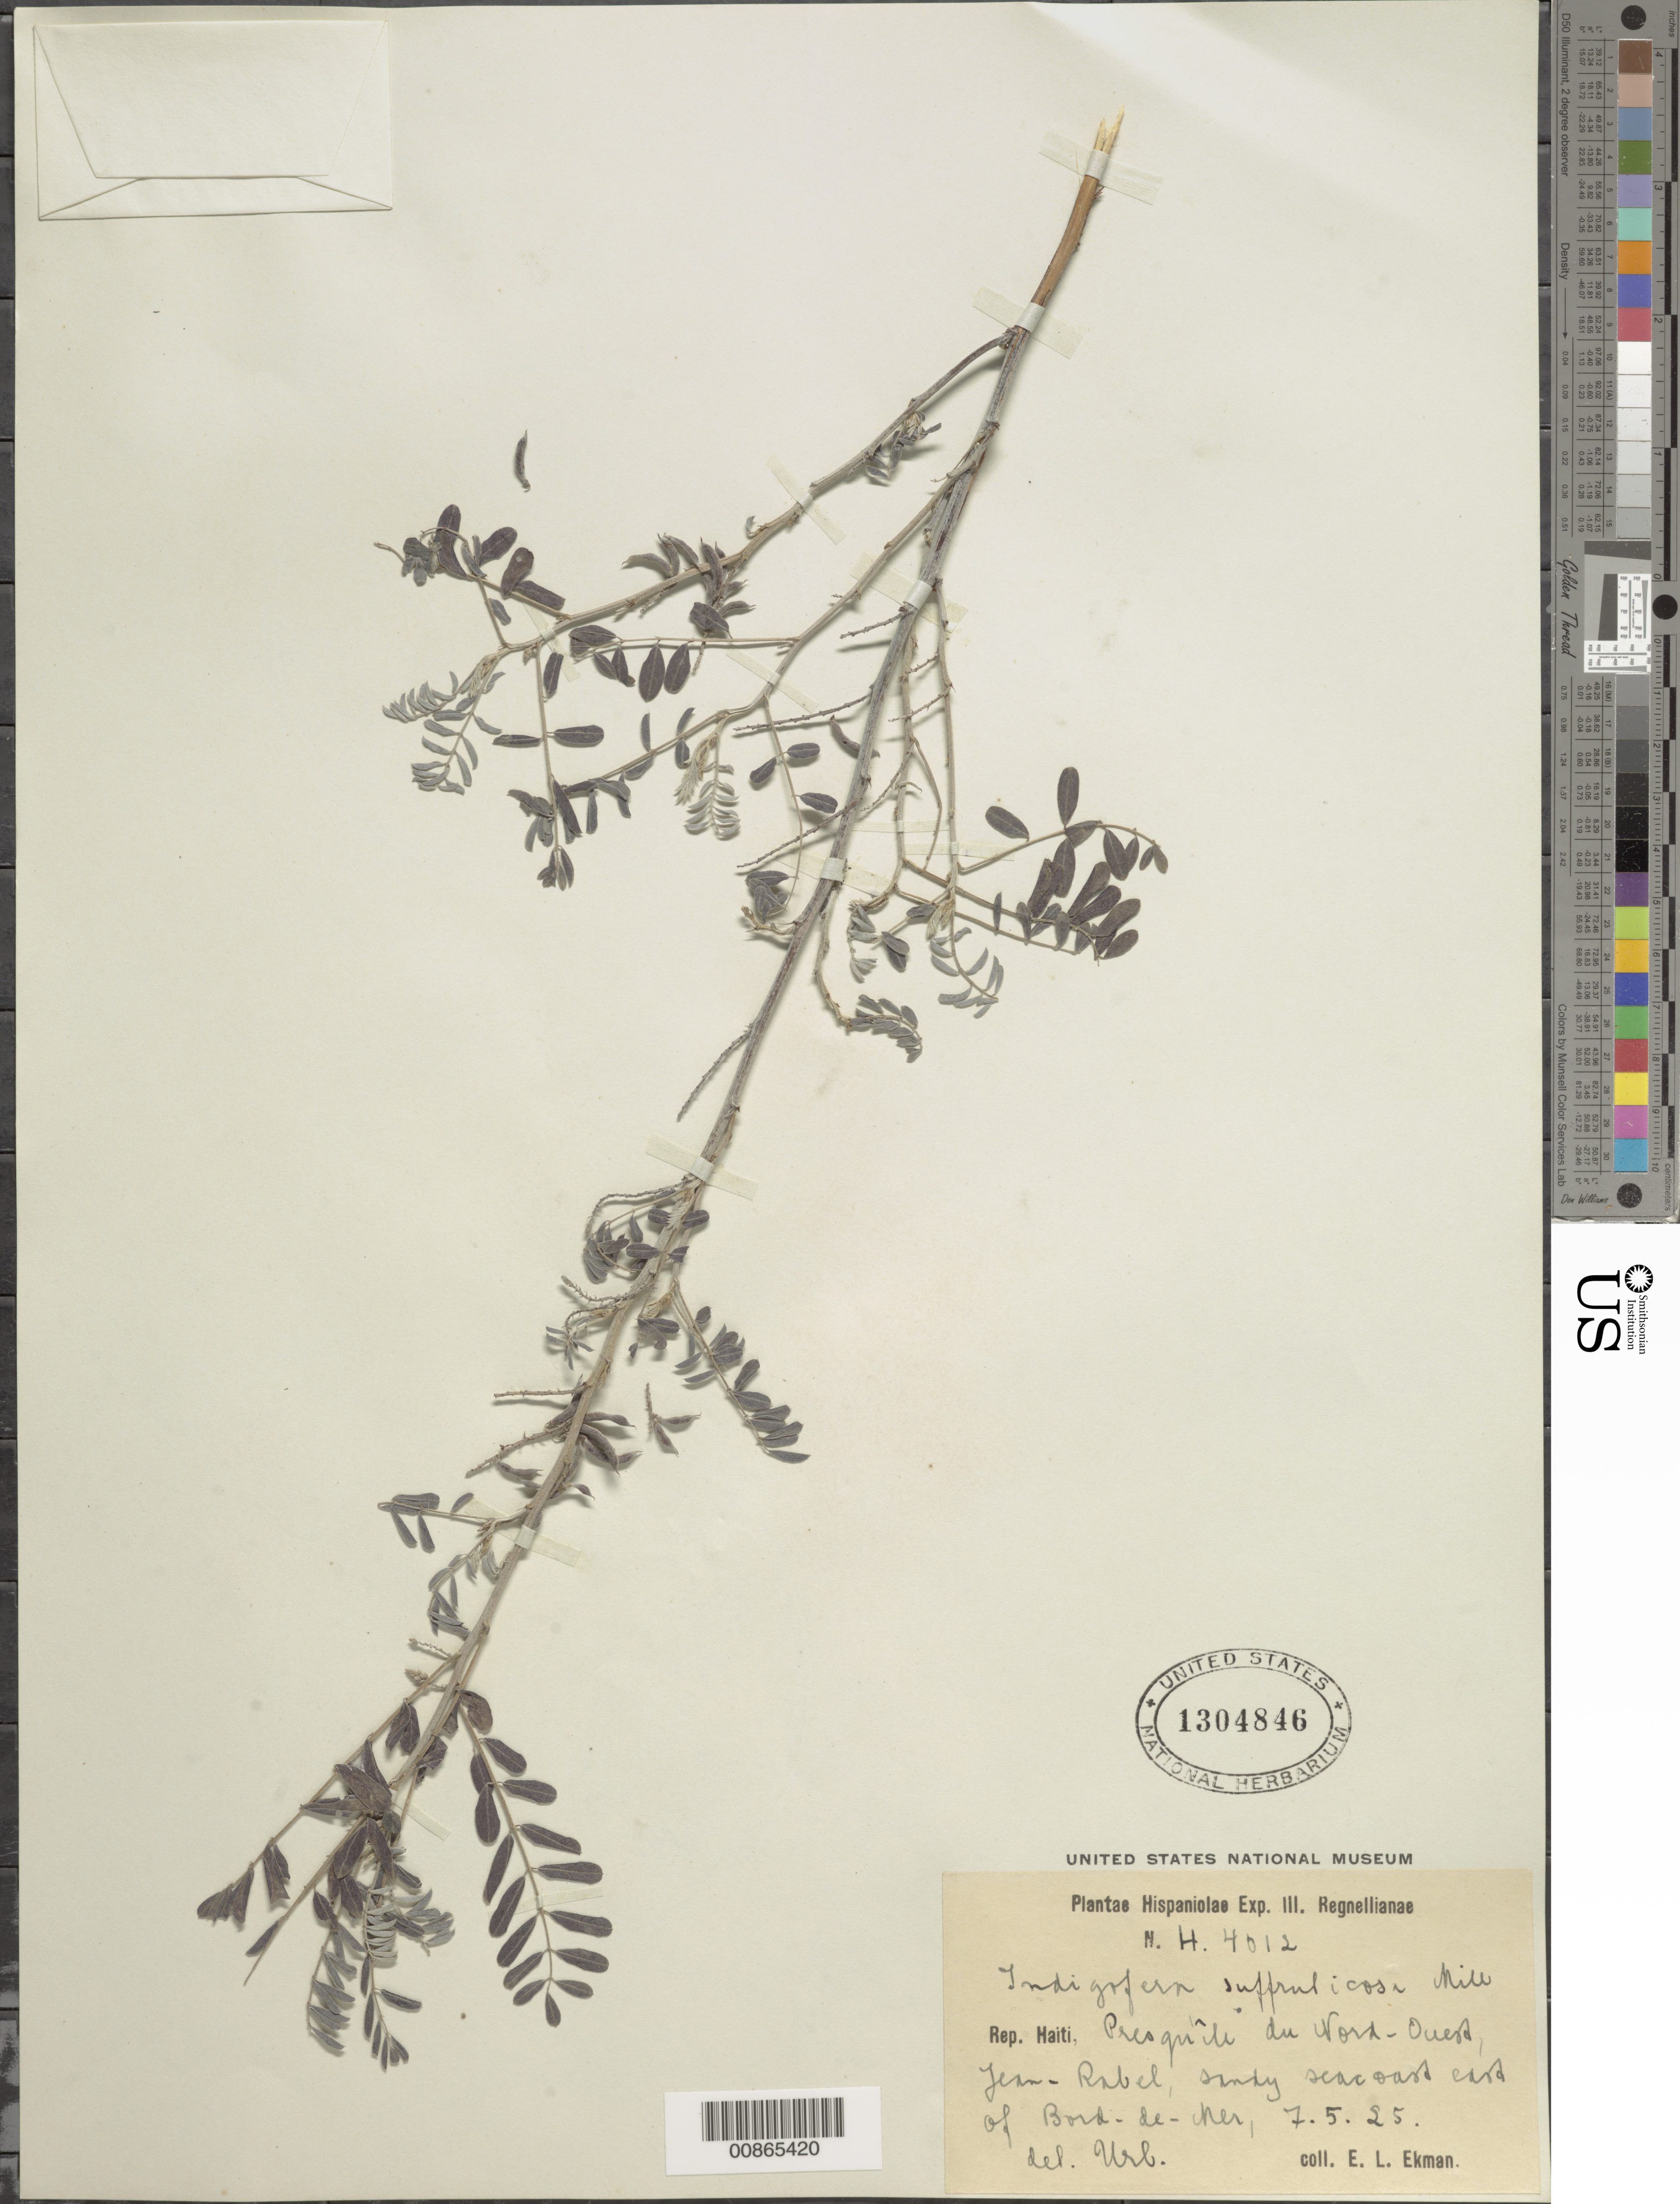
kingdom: Plantae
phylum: Tracheophyta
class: Magnoliopsida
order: Fabales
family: Fabaceae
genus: Indigofera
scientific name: Indigofera suffruticosa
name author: Mill.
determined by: Urban, Ignatz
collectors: E. L. Ekman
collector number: H 4012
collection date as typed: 07 May 1925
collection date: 1925-05-07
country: Haiti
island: Hispaniola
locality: Presqu'île du Nord-Ouest, Jean Rabel, east of Bord-du-Mer.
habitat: Sandy seacoast.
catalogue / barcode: US 1304846